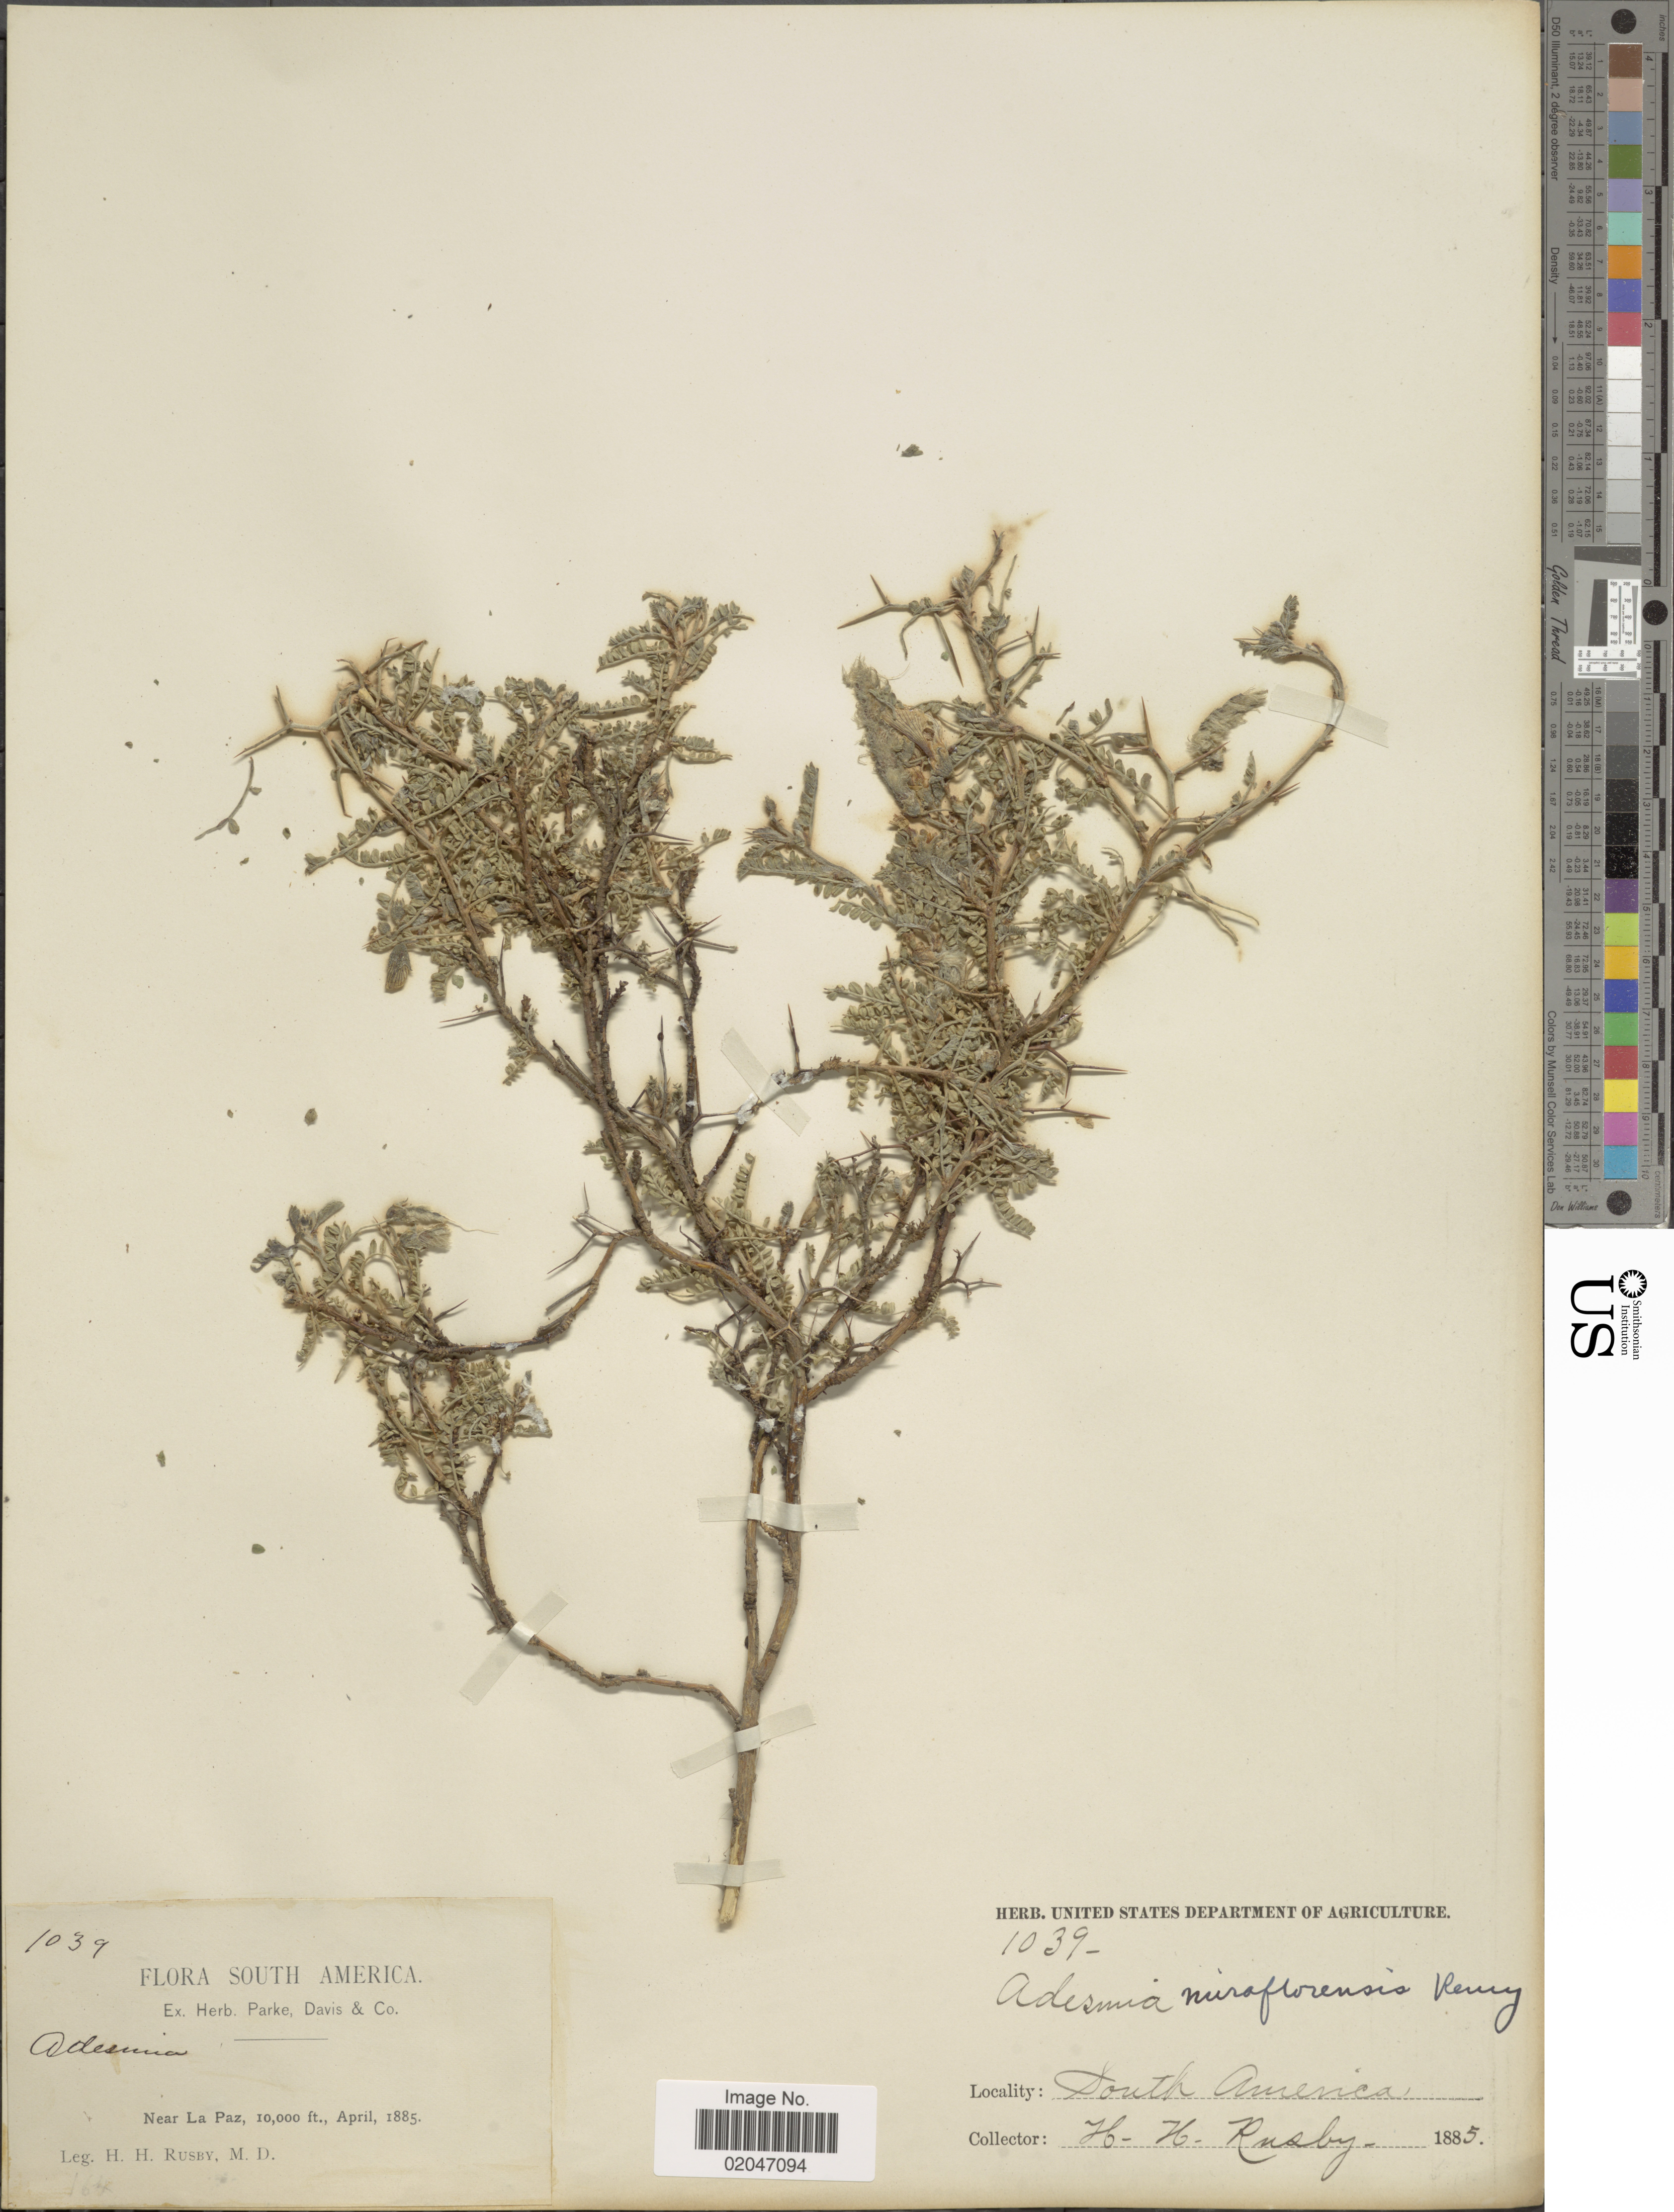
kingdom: Plantae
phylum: Tracheophyta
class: Magnoliopsida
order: Fabales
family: Fabaceae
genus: Adesmia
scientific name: Adesmia miraflorensis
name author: Remy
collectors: H. H. Rusby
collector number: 1039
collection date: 1885-04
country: Bolivia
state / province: La Paz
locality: Near La Paz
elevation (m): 3048